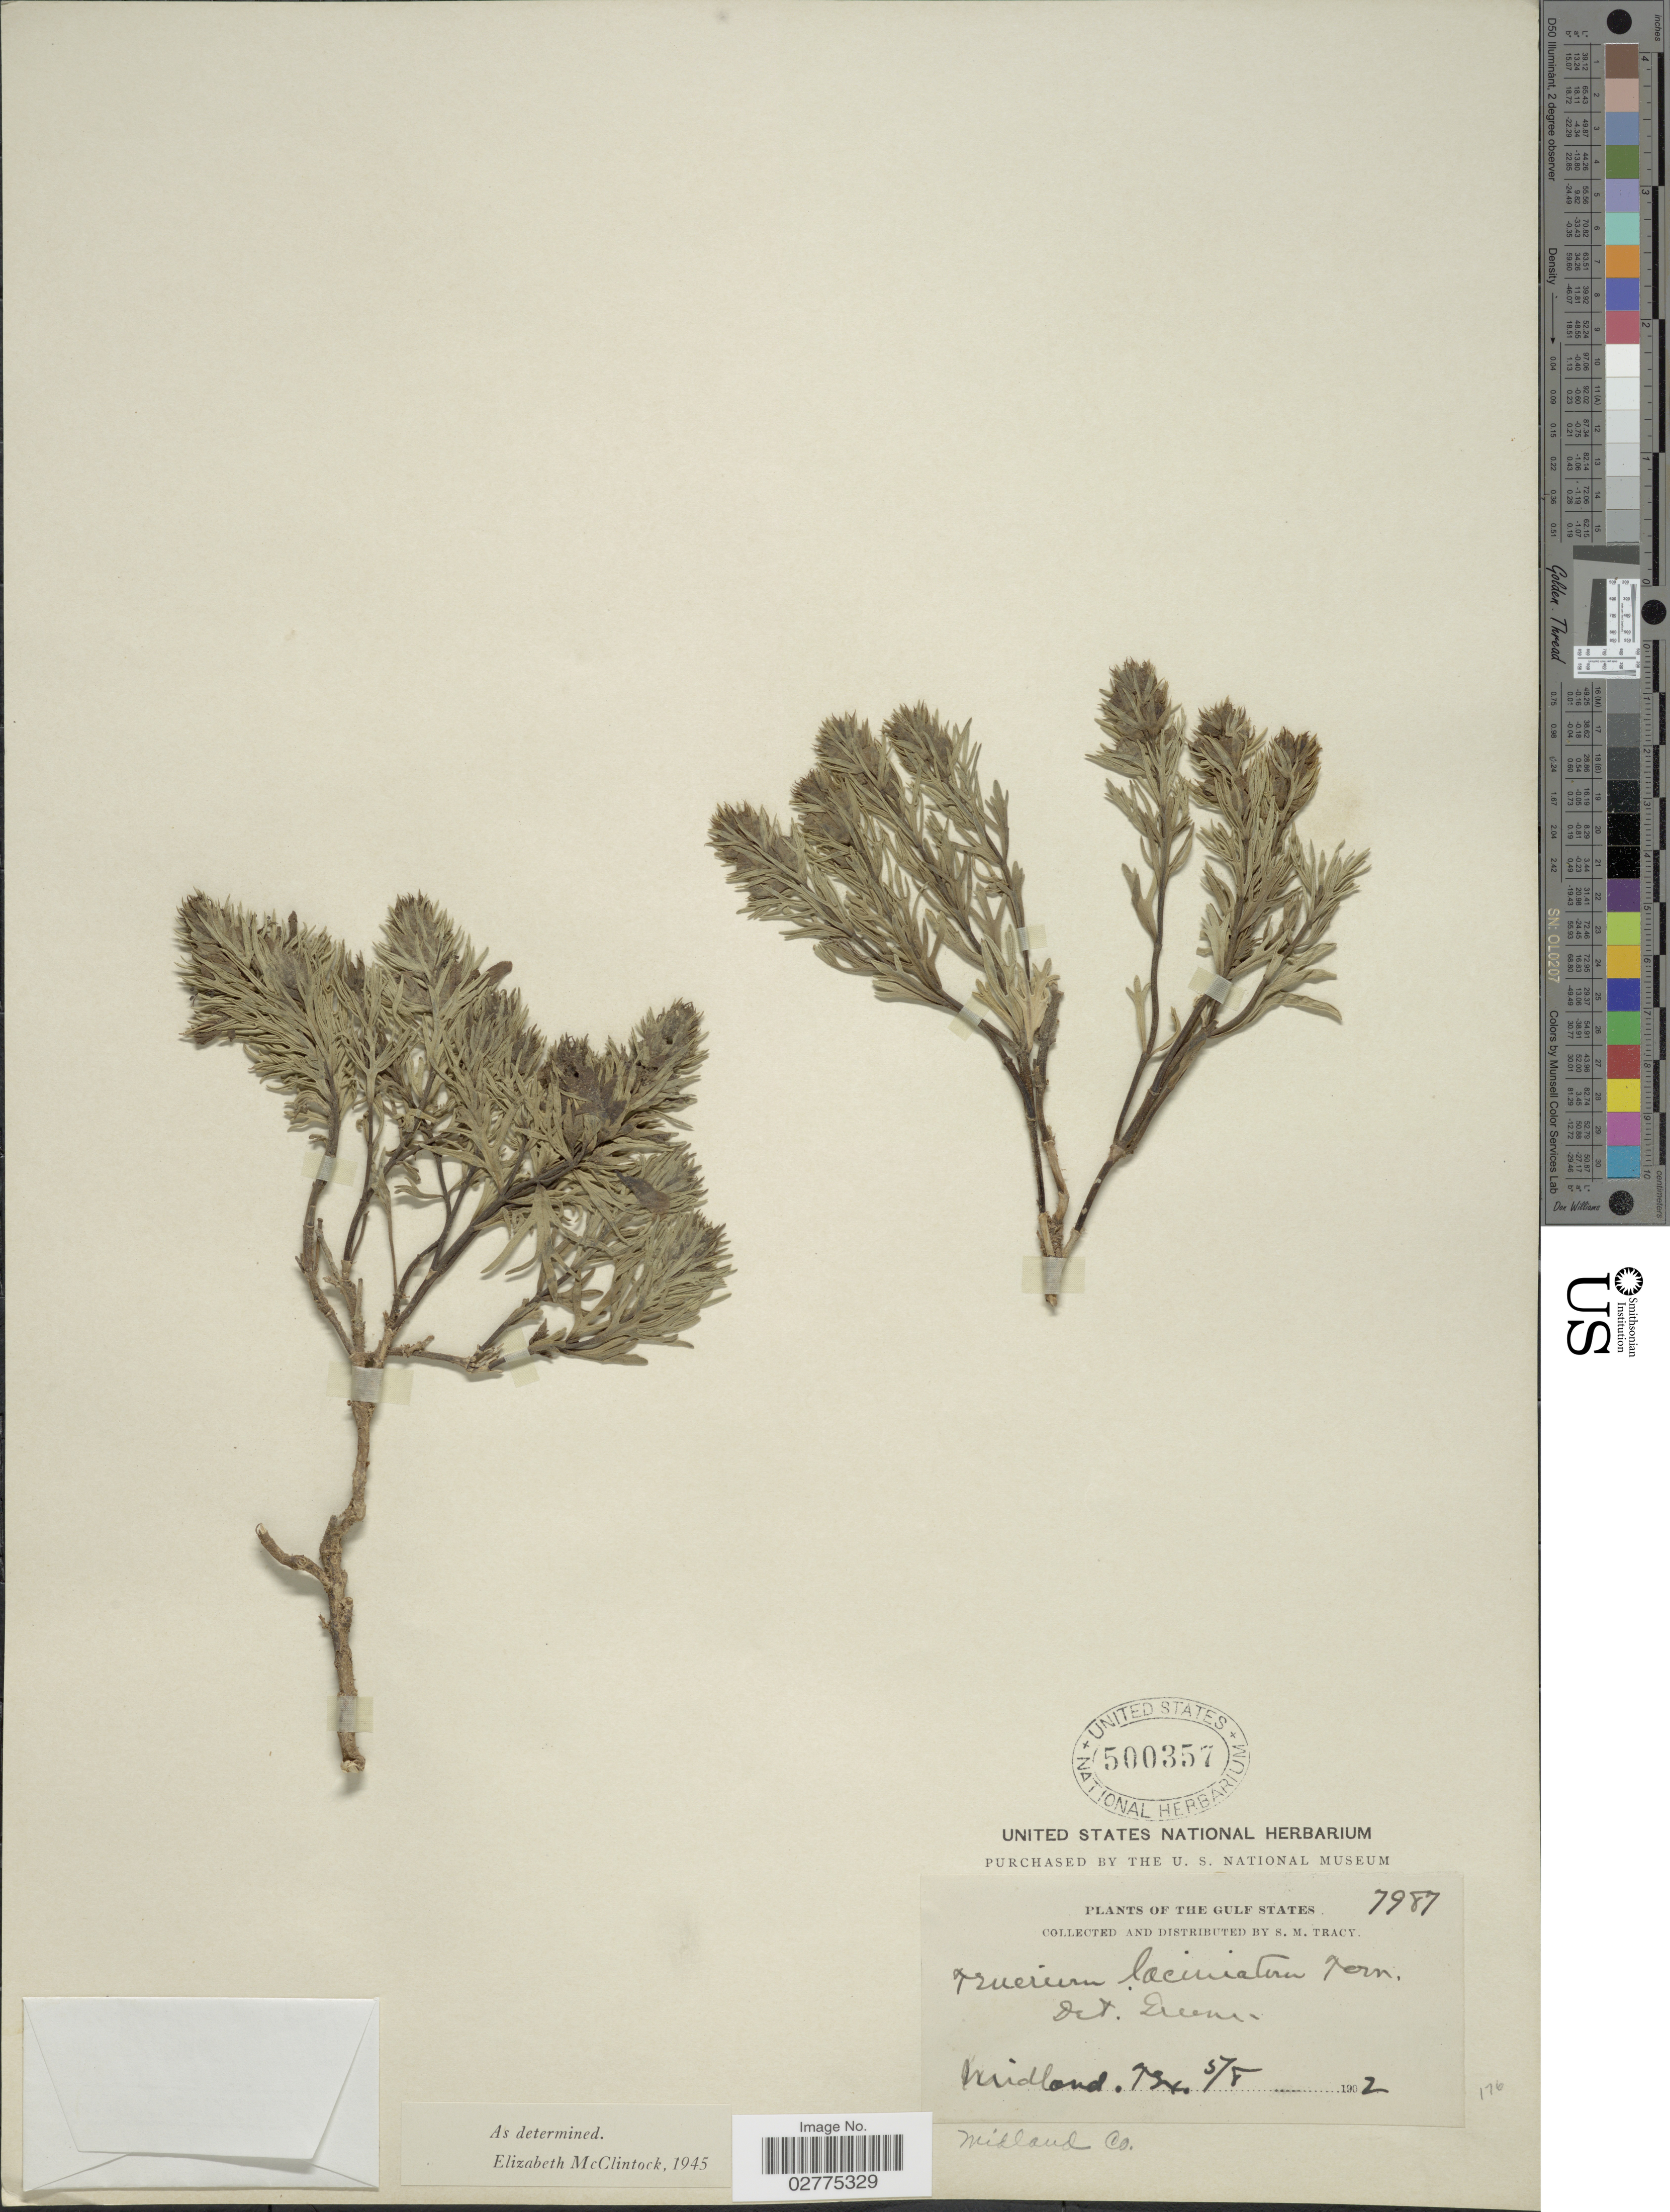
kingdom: Plantae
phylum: Tracheophyta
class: Magnoliopsida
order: Lamiales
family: Lamiaceae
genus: Teucrium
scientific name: Teucrium laciniatum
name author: Torr.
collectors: S. M. Tracy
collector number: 7987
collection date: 1902-05-08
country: United States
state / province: Texas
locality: The Gulf States, Midland, Tex. Midland Co.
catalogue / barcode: US 500357